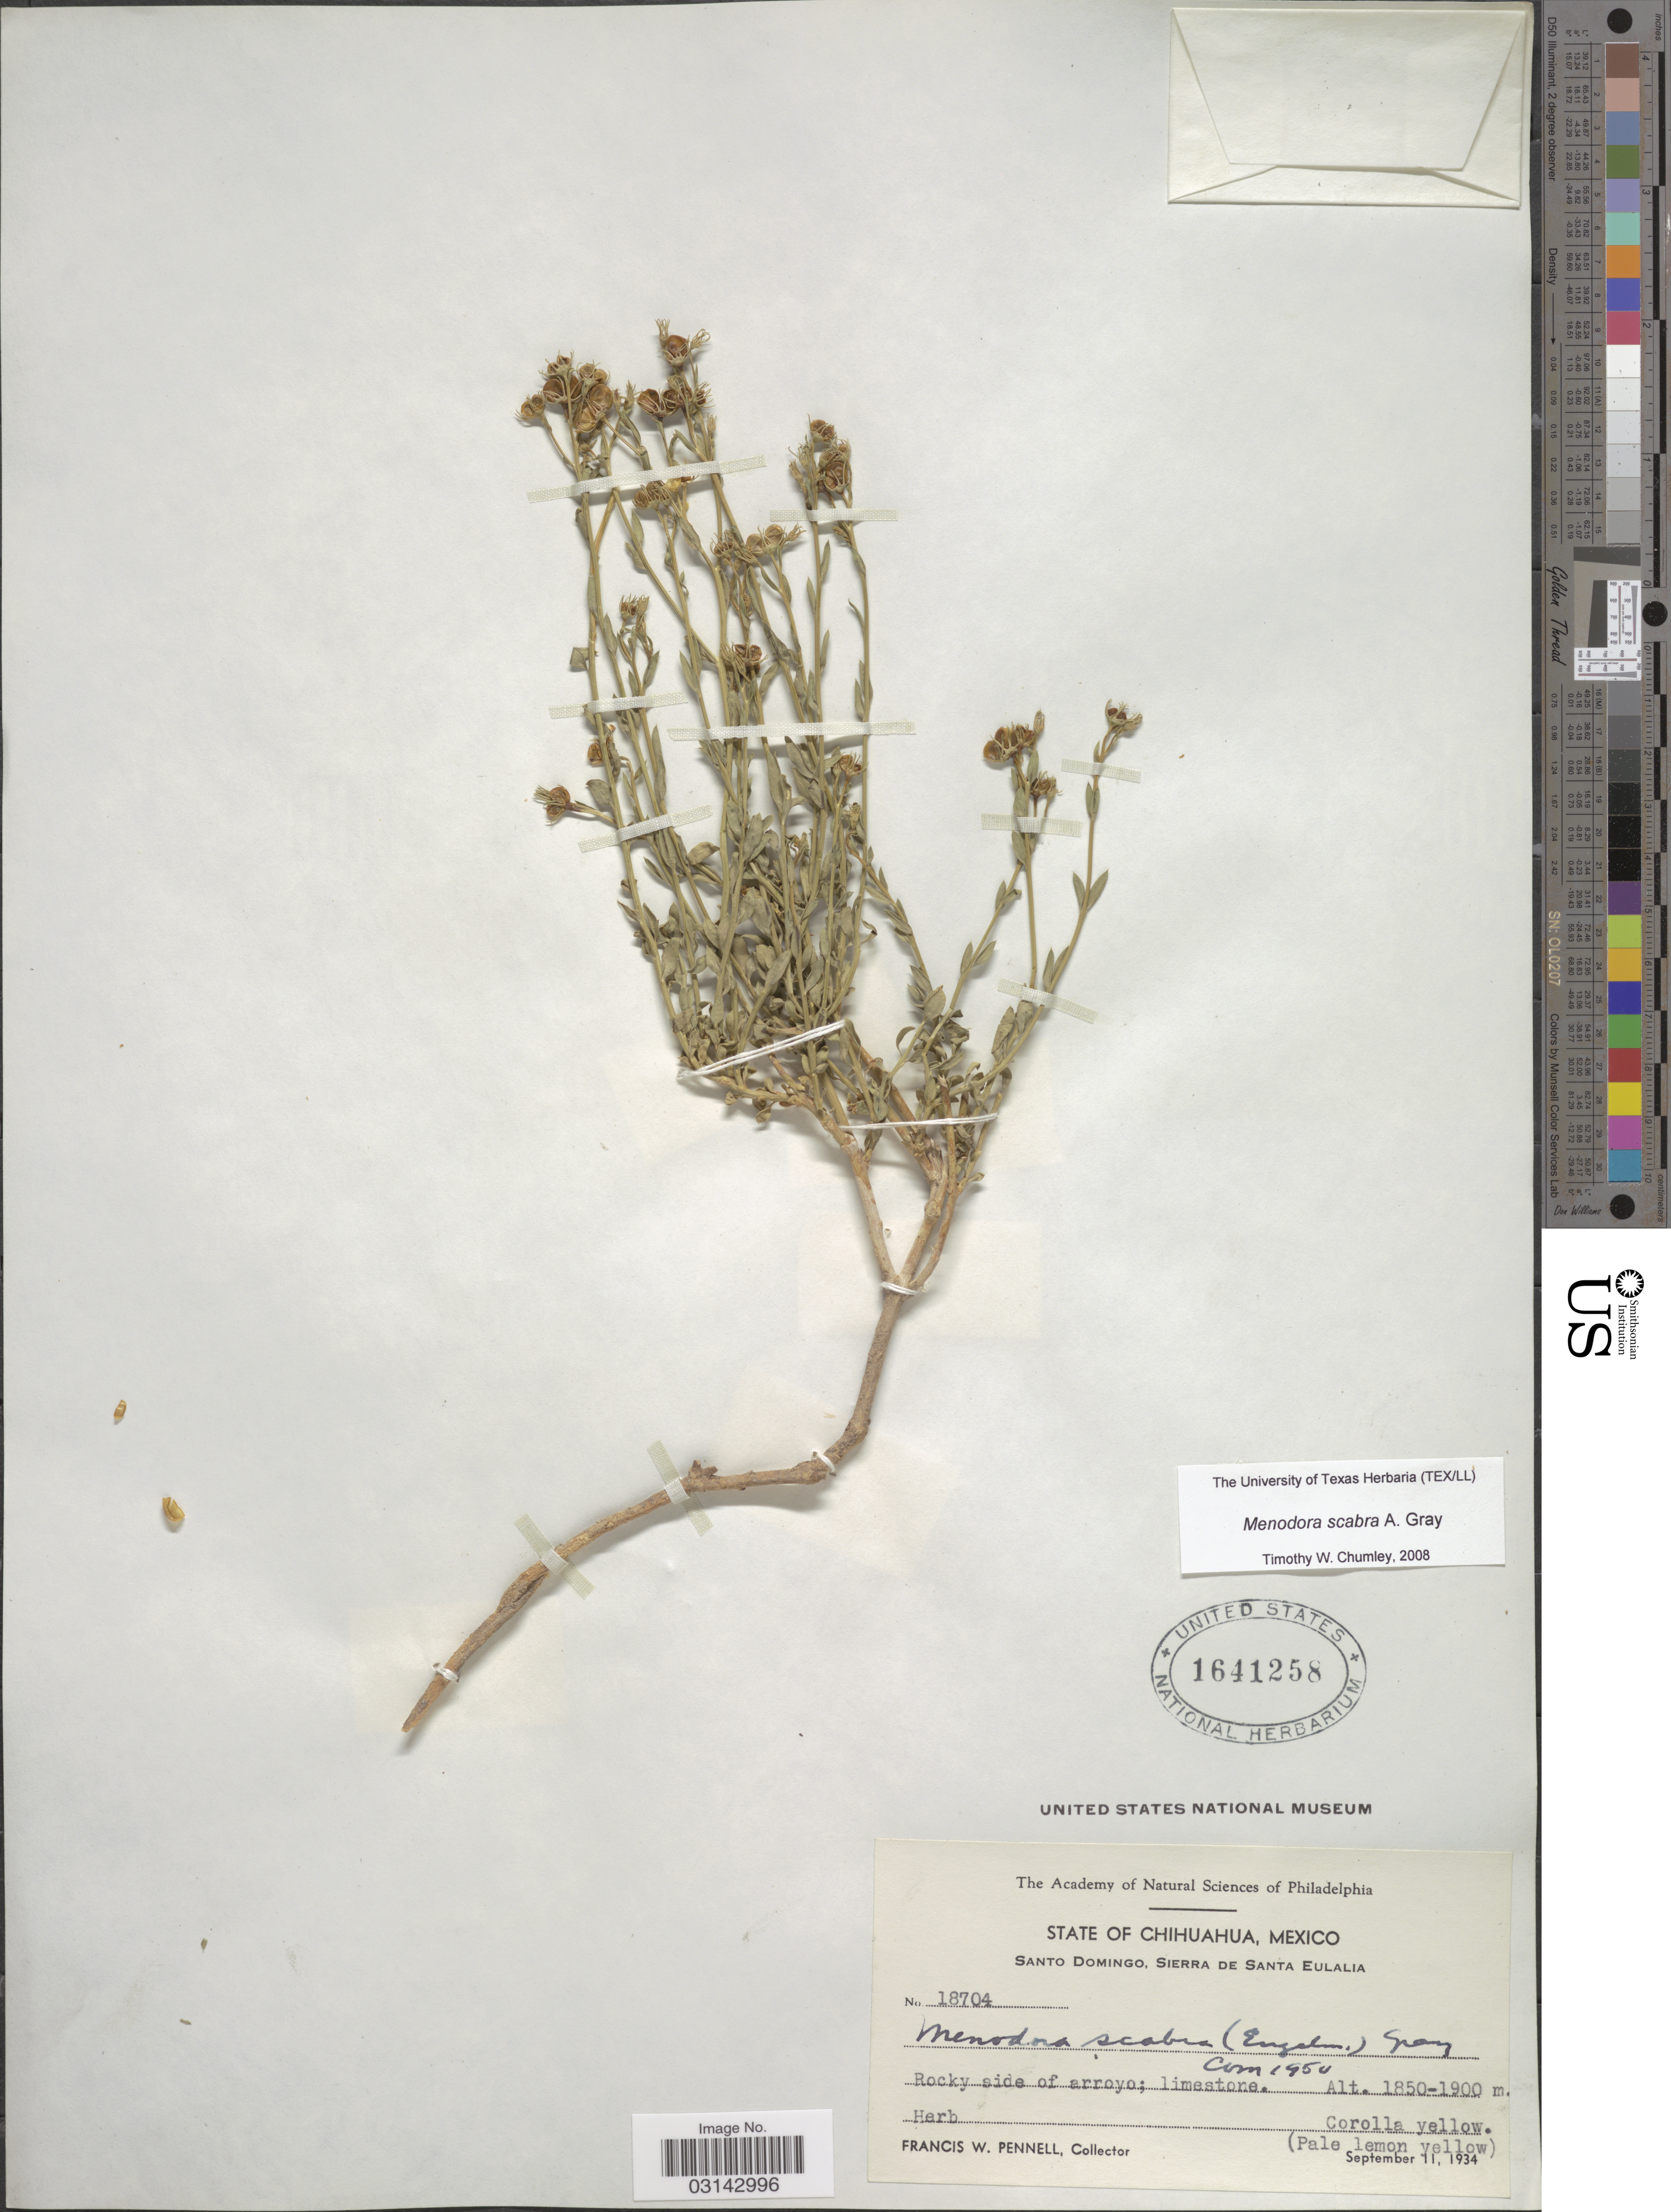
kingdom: Plantae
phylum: Tracheophyta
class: Magnoliopsida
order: Lamiales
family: Oleaceae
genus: Menodora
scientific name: Menodora scabra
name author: A. Gray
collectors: F. W. Pennell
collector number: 18704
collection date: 1934-09-11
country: Mexico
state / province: Chihuahua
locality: State of Chihuahua. Santo Domingo, Sierra de Santa Eulalia. Rocky side of arroyo.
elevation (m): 1850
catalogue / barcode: US 1641258